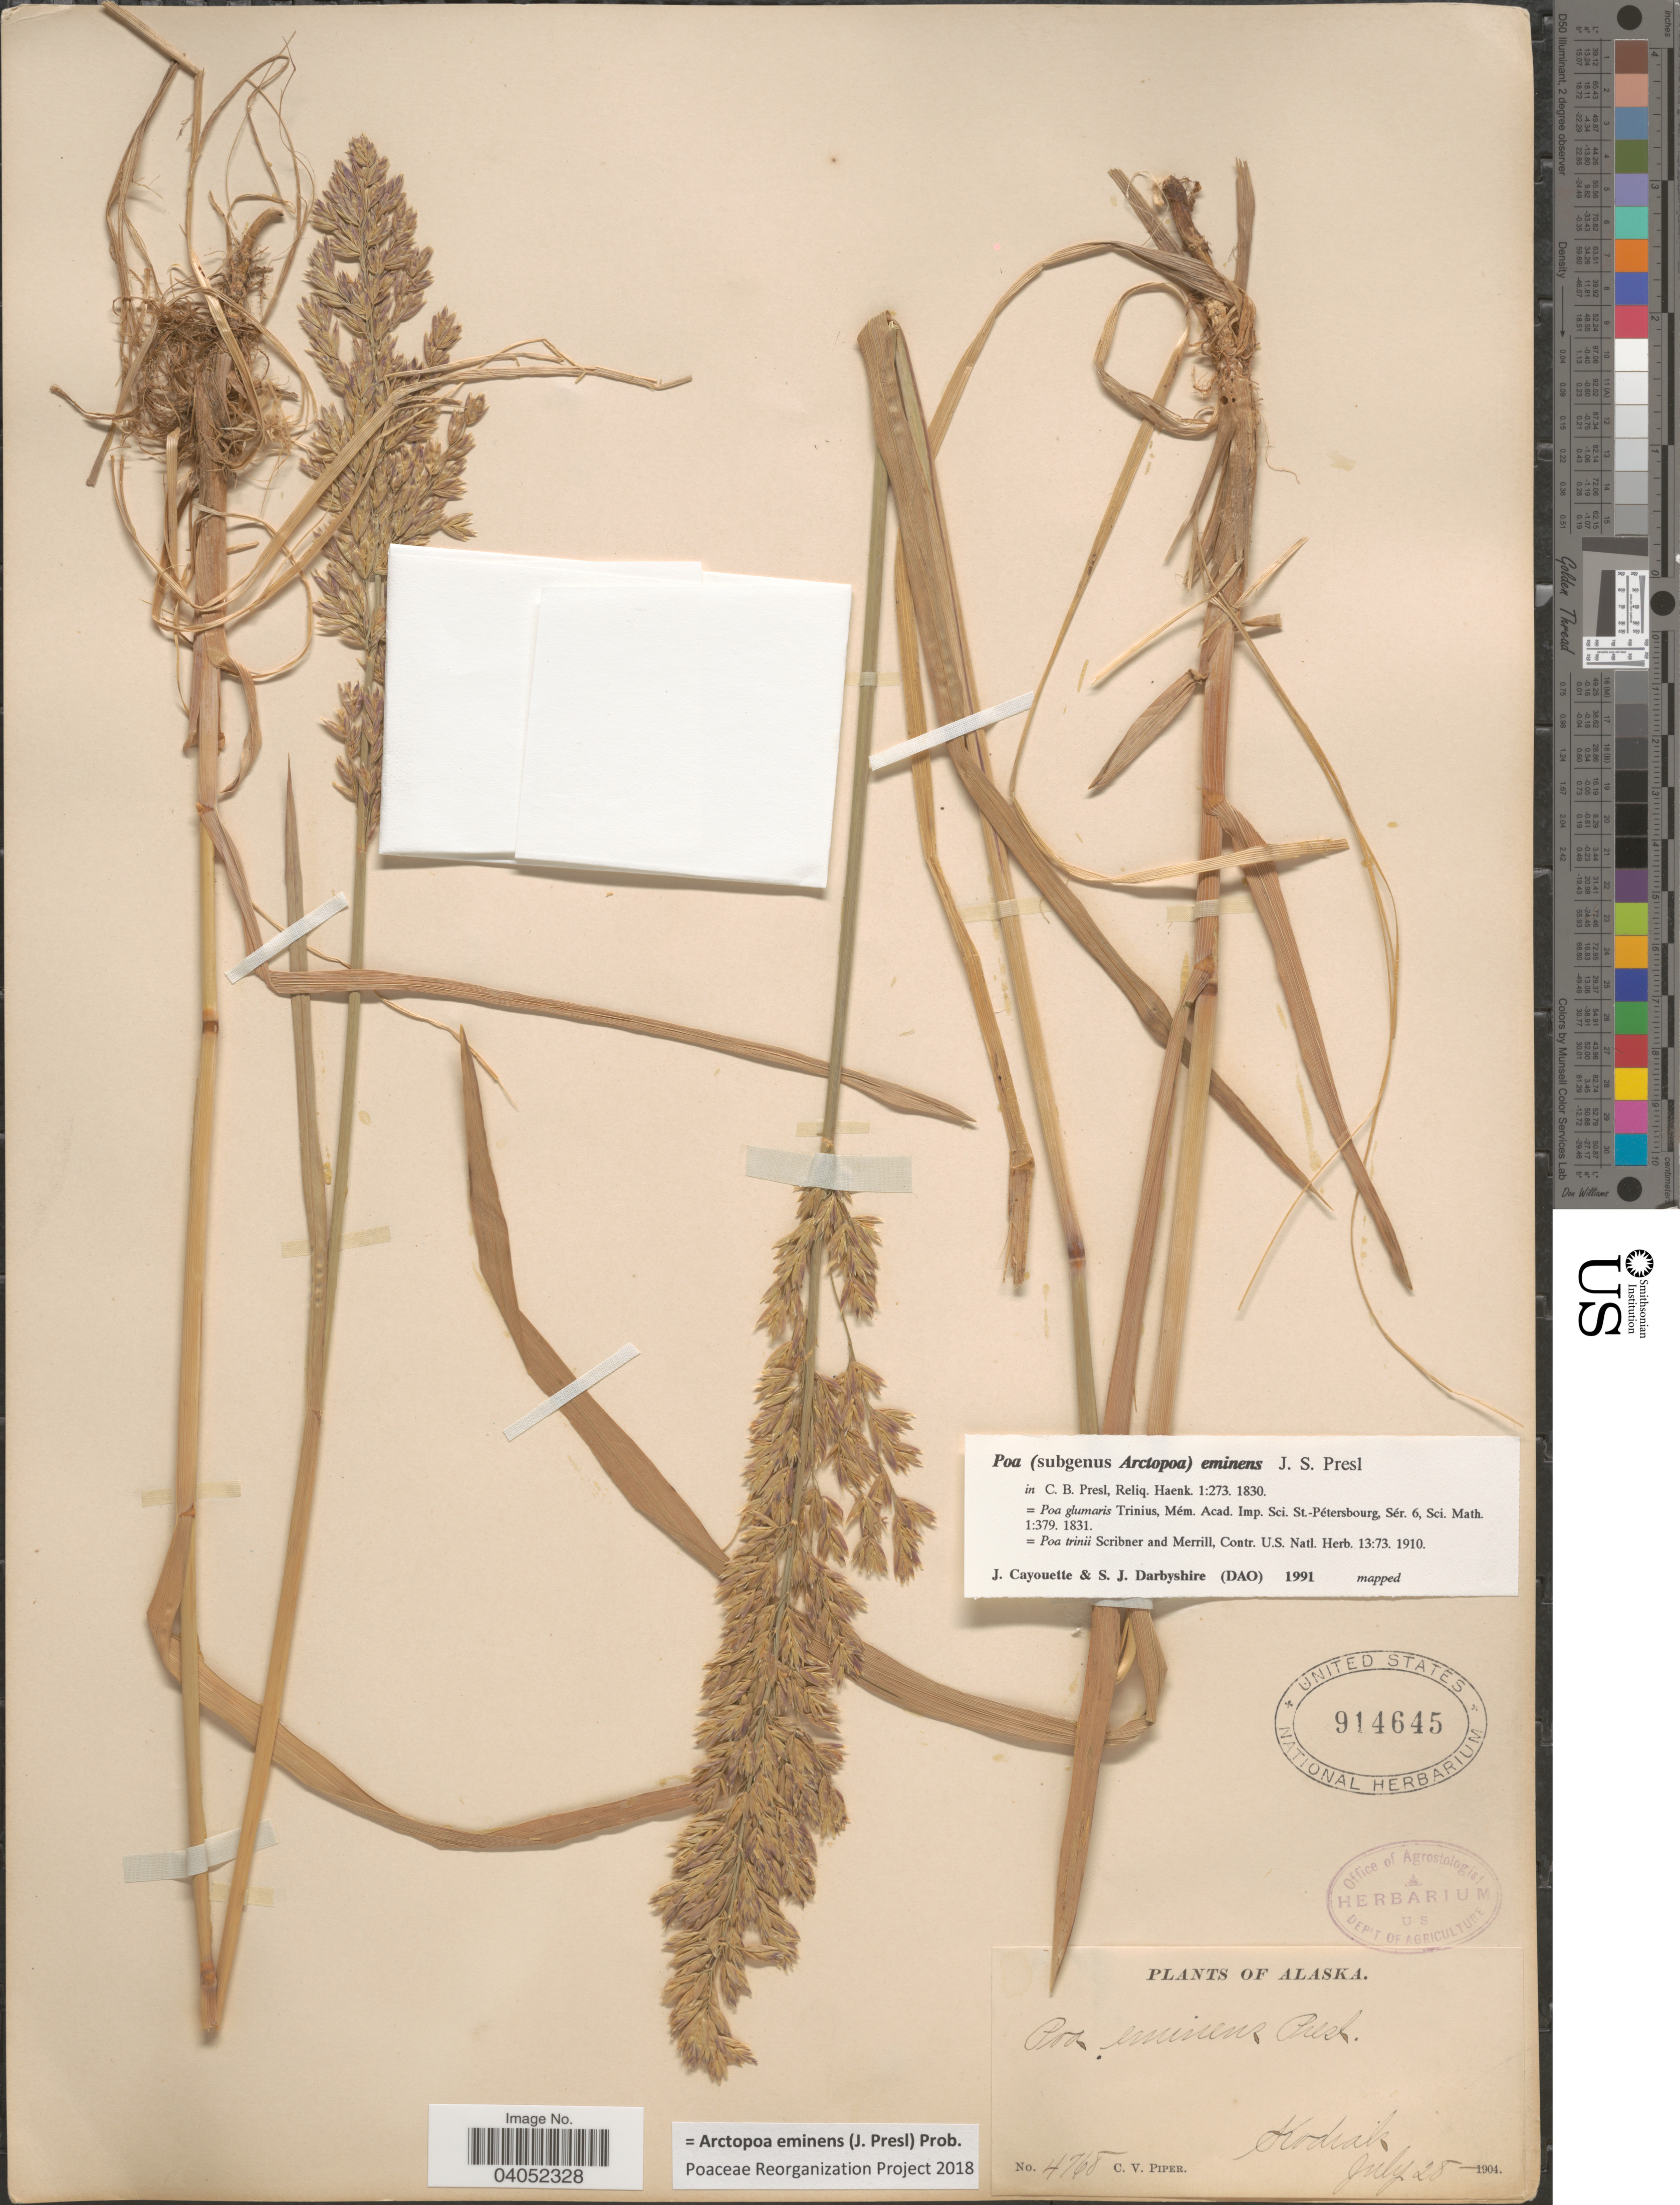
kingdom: Plantae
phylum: Tracheophyta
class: Liliopsida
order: Poales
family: Poaceae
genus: Arctopoa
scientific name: Arctopoa eminens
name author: (J. Presl) Prob.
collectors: C. V. Piper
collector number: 4768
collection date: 1904-07-28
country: United States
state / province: Alaska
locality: Kodiak.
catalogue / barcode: US 914645